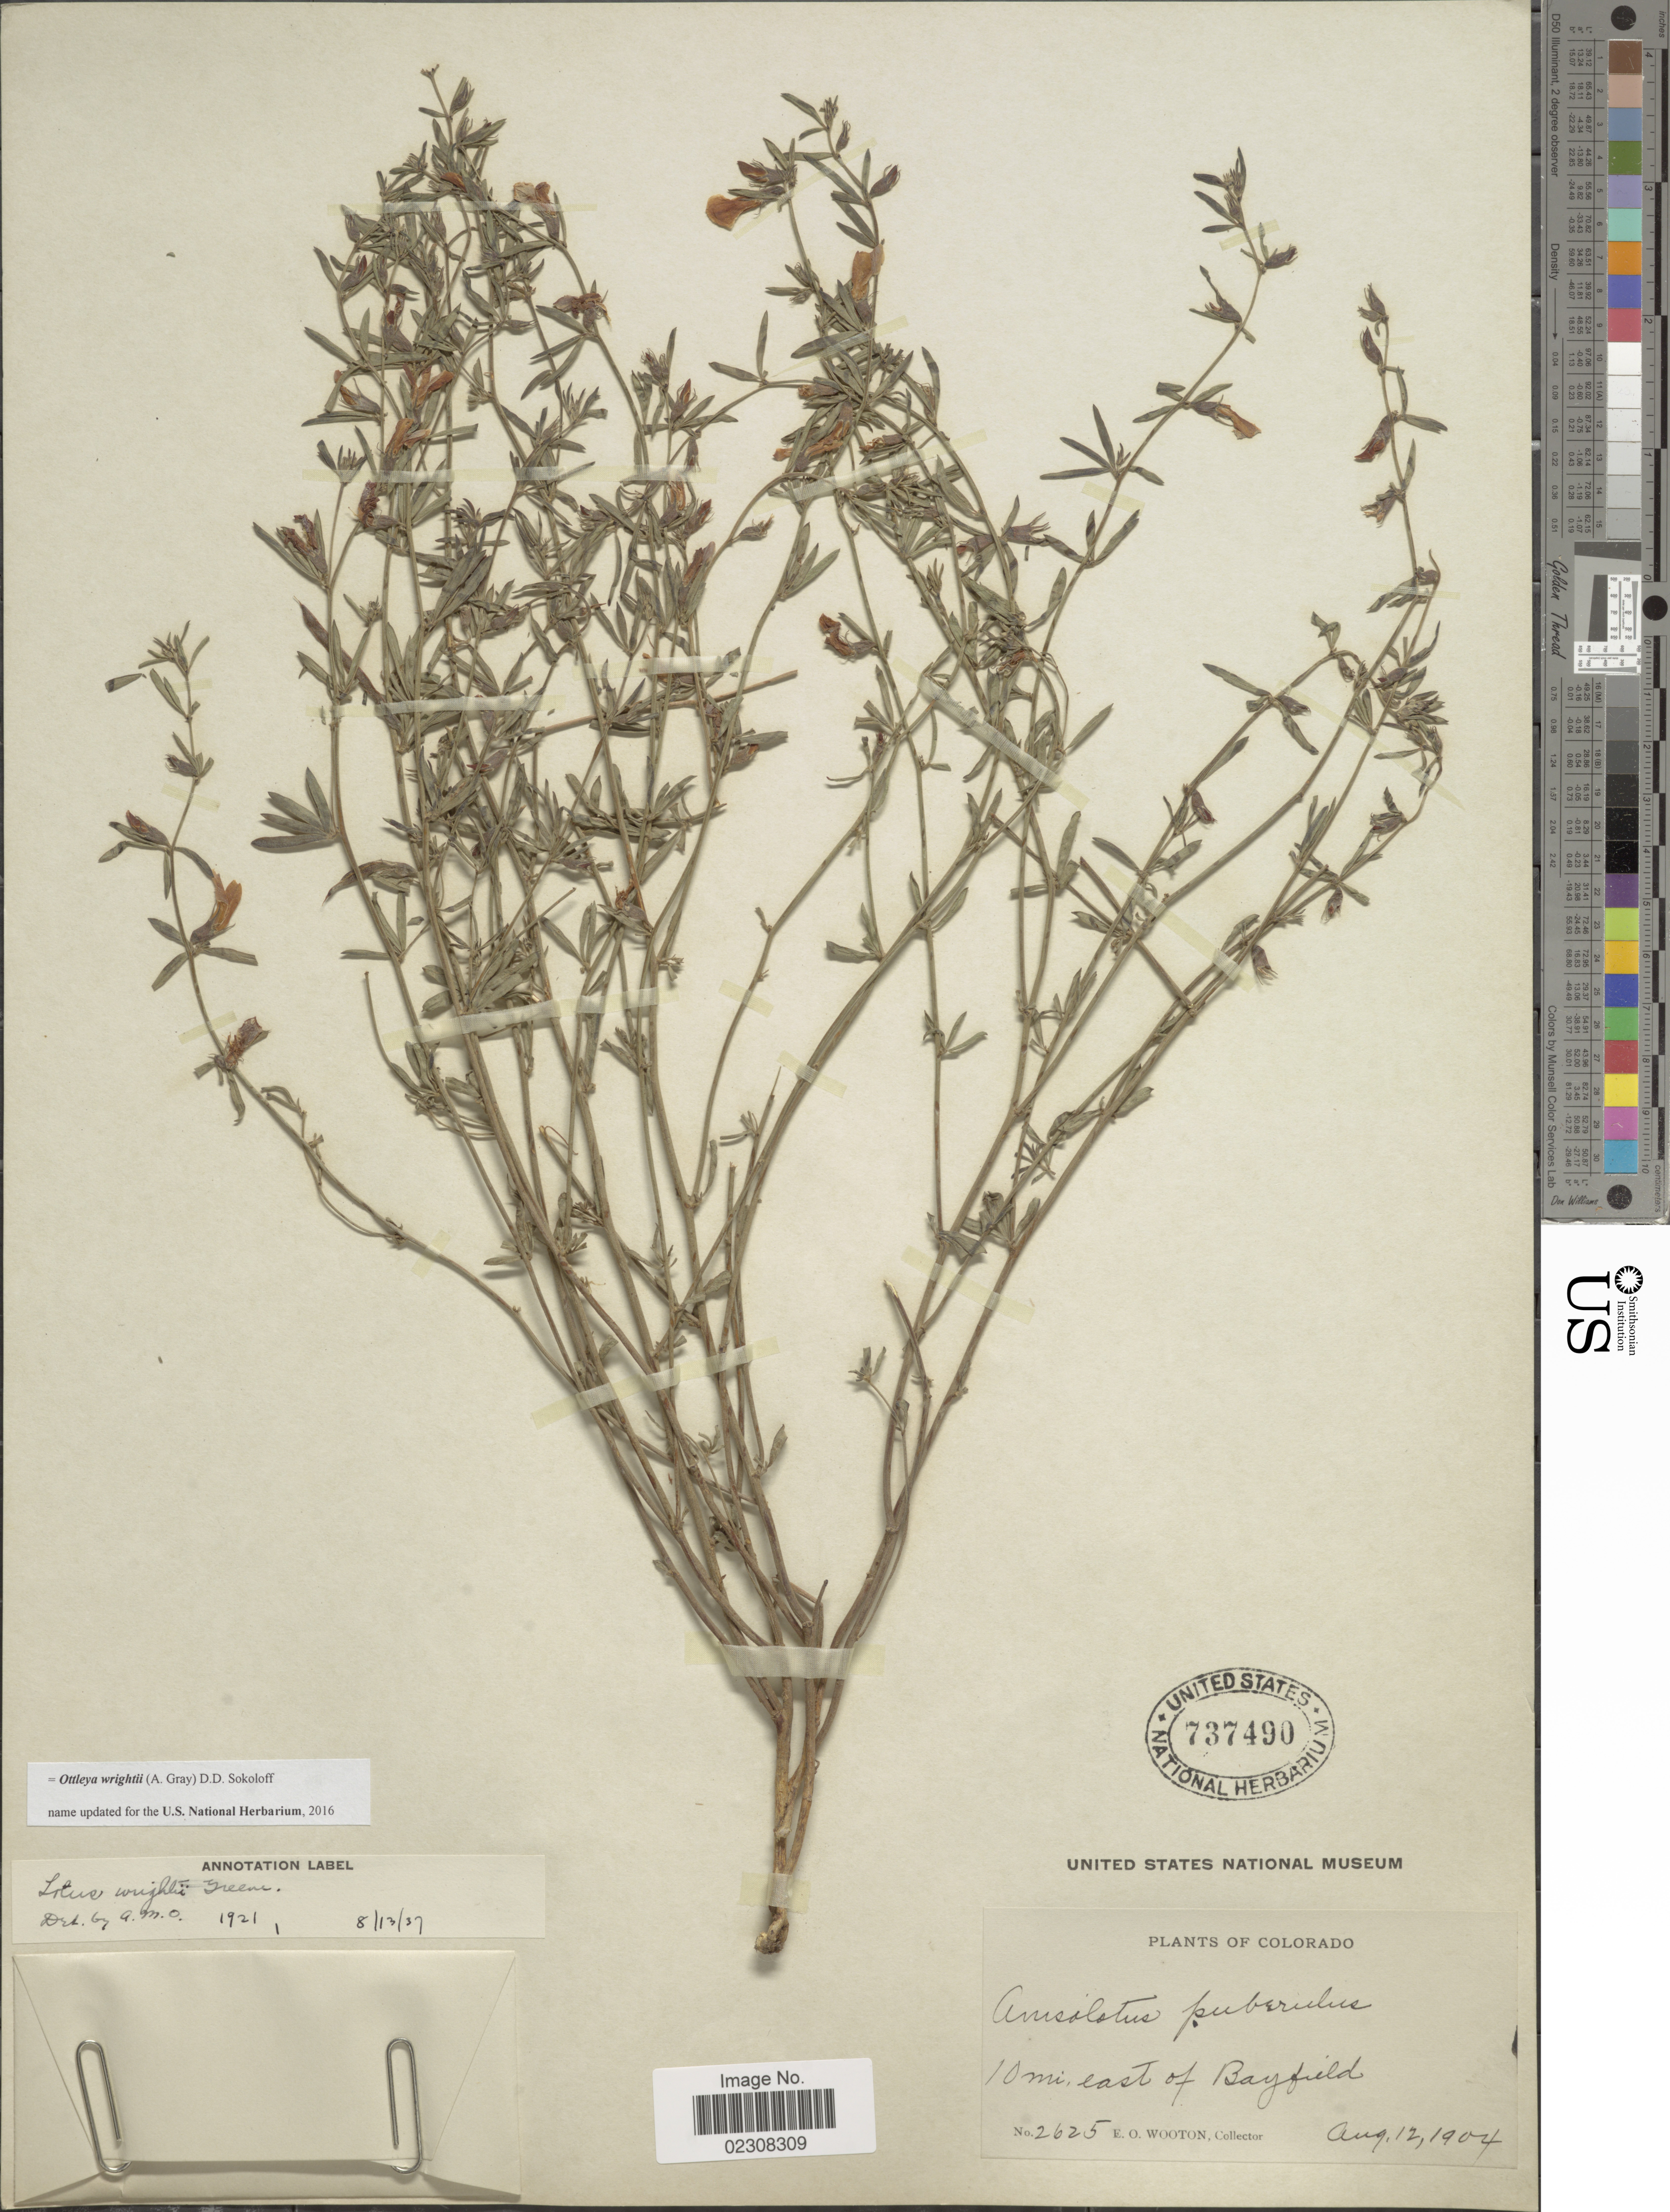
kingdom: Plantae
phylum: Tracheophyta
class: Magnoliopsida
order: Fabales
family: Fabaceae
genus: Ottleya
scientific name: Ottleya wrightii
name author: (A. Gray) D.D. Sokoloff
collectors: E. O. Wooton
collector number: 2625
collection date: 1904-08-12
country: United States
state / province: Colorado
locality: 10 mi. east of Bayfield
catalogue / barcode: US 737490